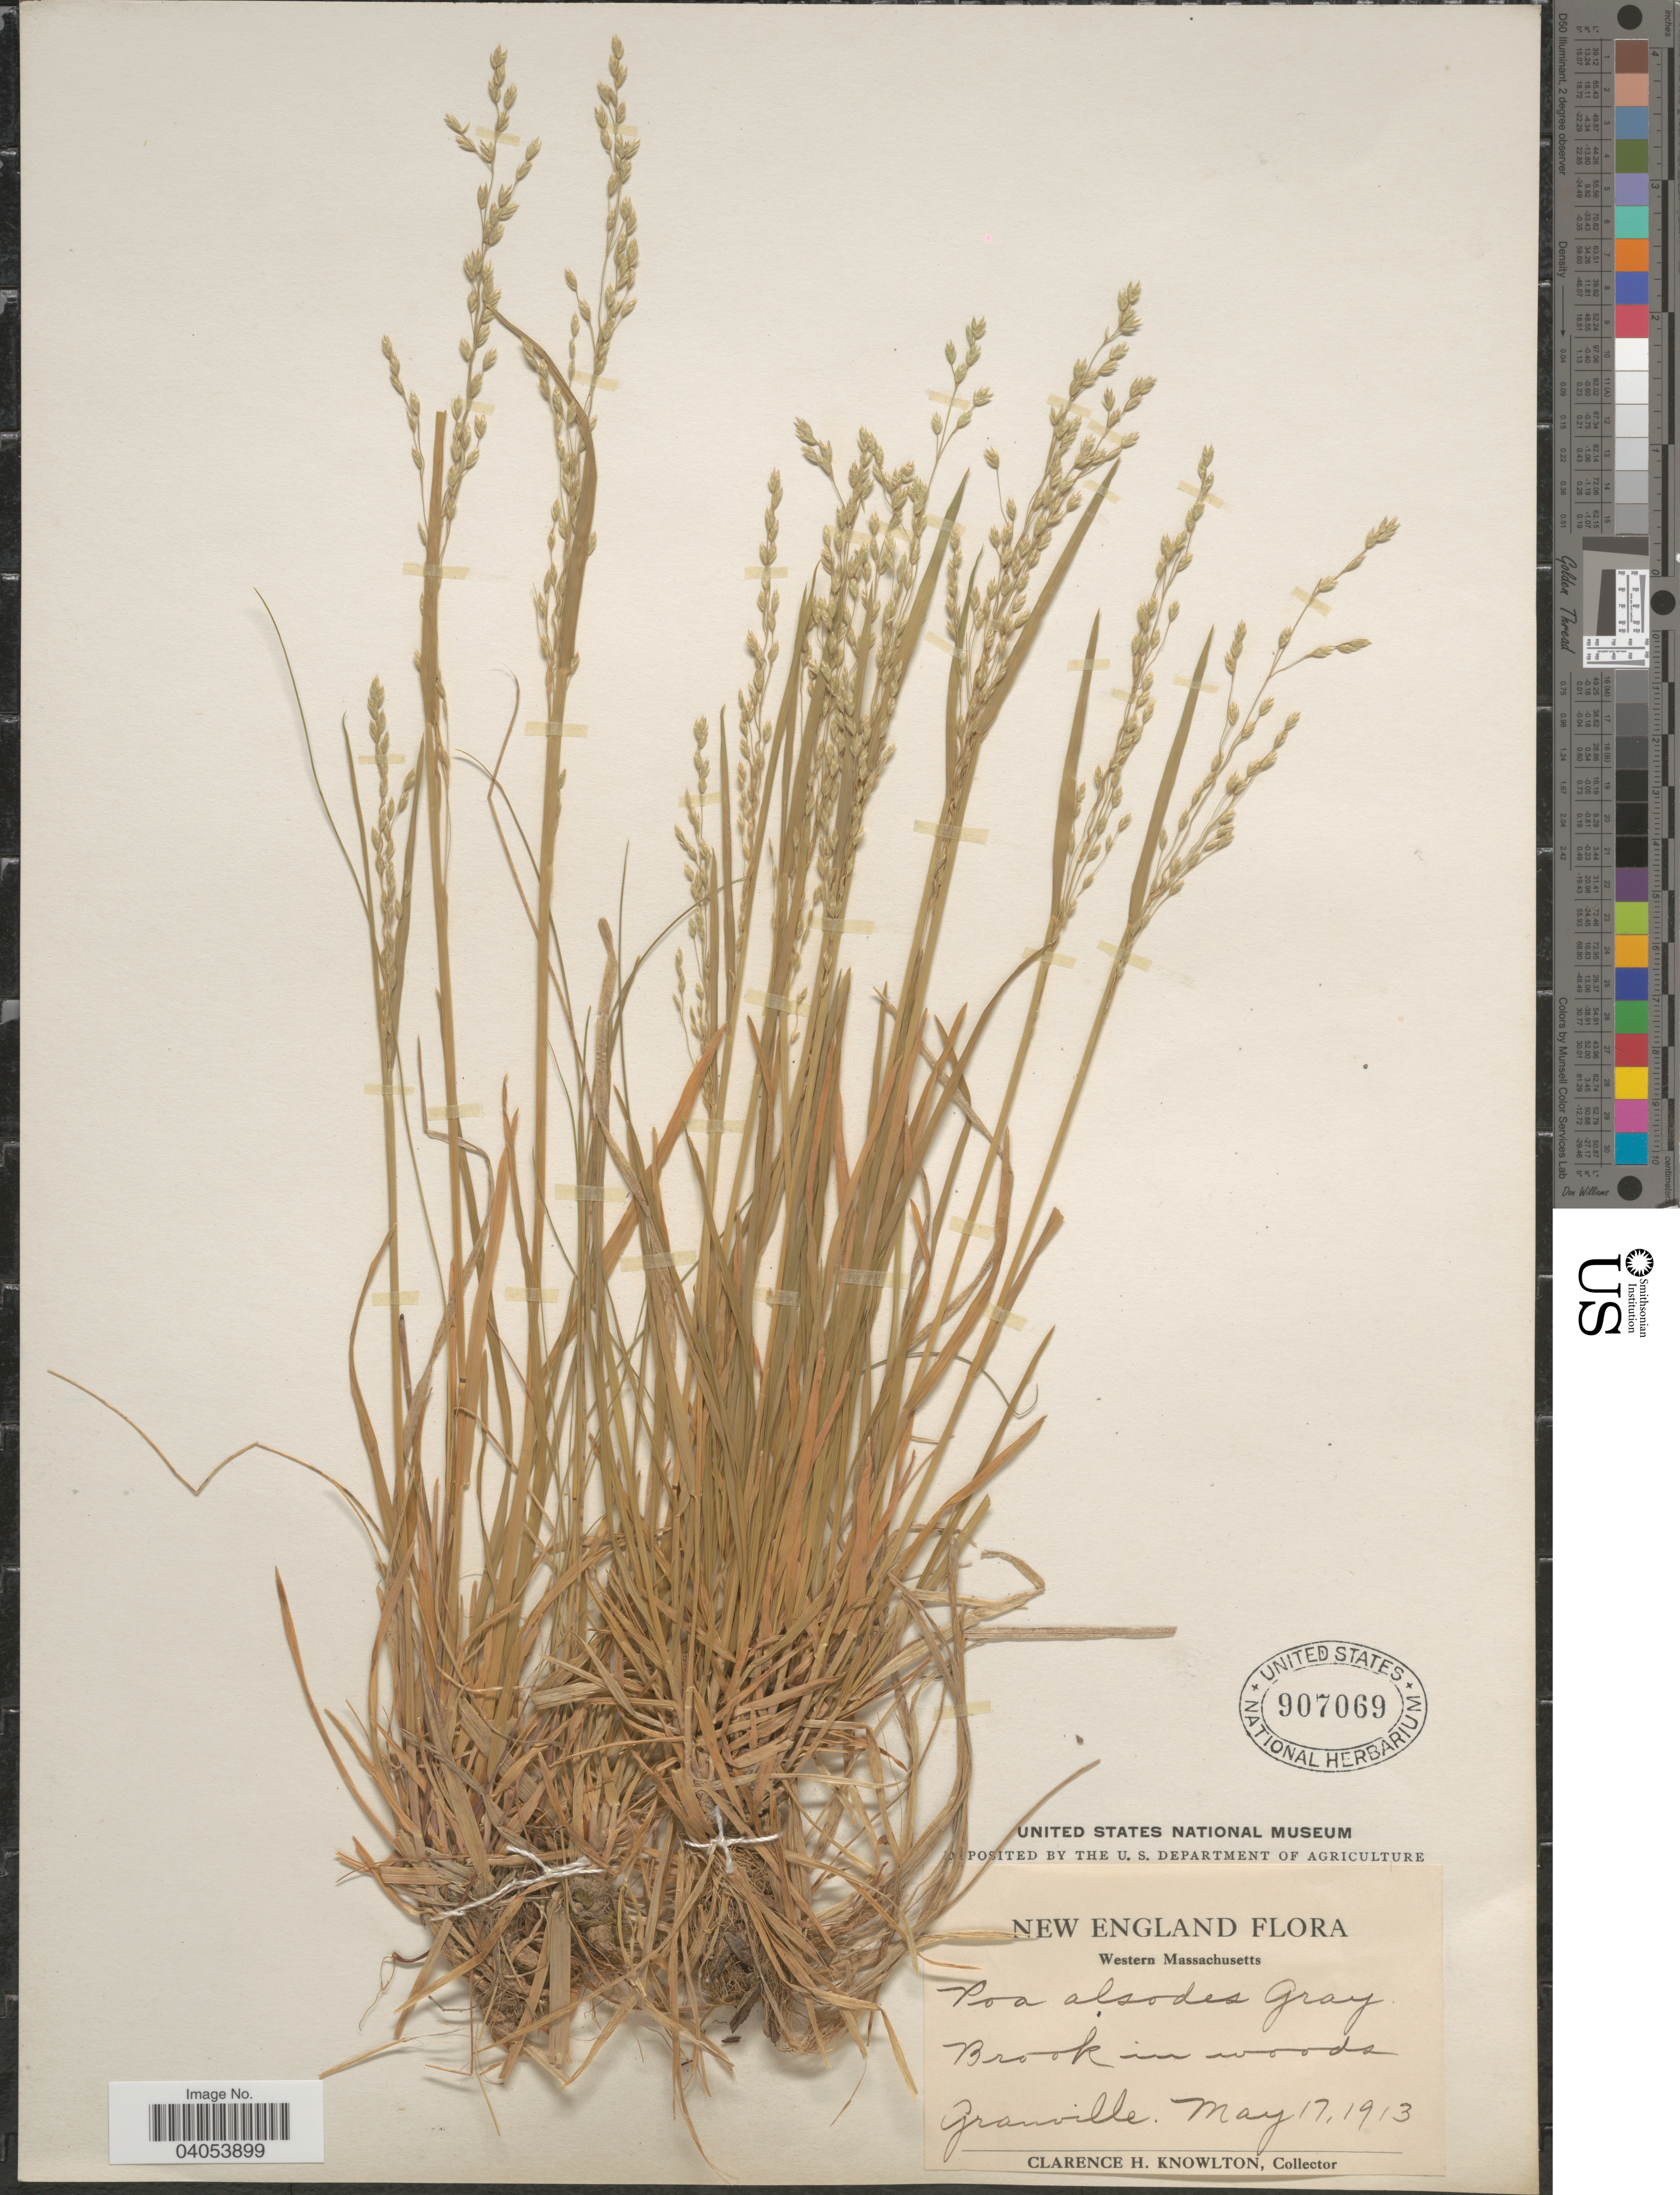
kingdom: Plantae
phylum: Tracheophyta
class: Liliopsida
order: Poales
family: Poaceae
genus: Poa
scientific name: Poa alsodes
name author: A. Gray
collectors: C. H. Knowlton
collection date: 1913-05-17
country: United States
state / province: Massachusetts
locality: New England. Western Massachusetts. Granville.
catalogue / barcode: US 907069